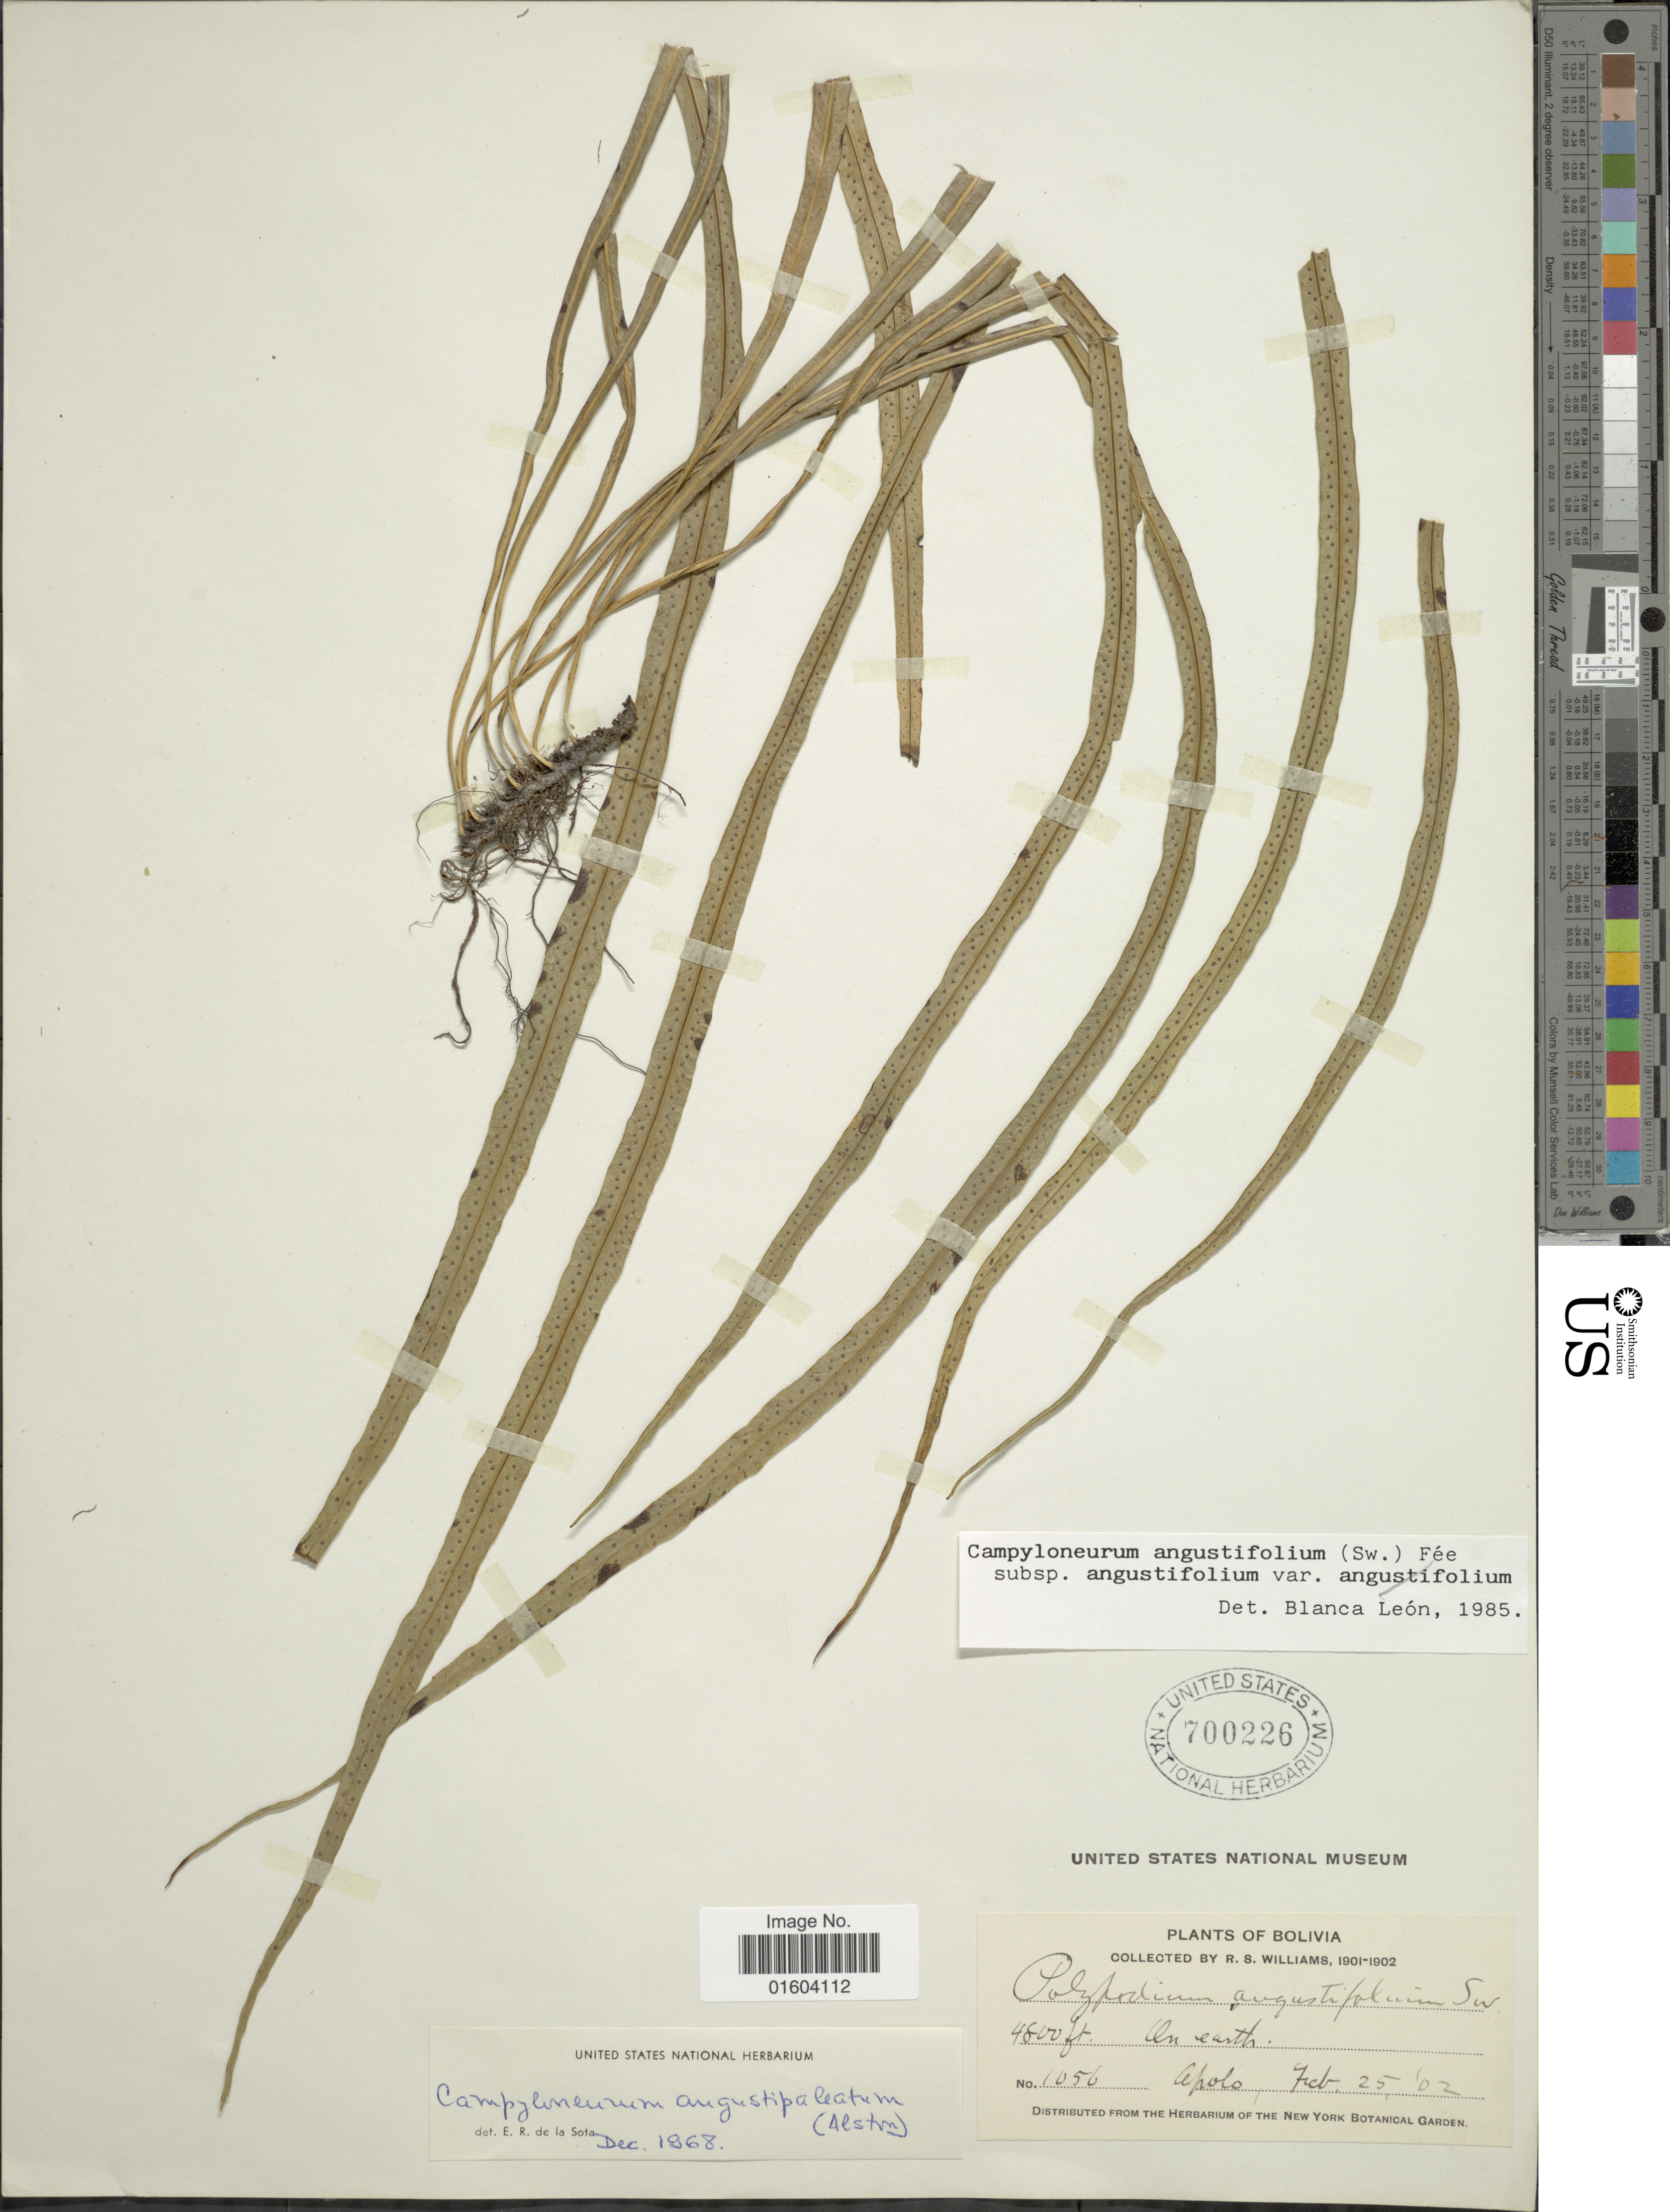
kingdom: Plantae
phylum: Tracheophyta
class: Polypodiopsida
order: Polypodiales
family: Polypodiaceae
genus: Campyloneurum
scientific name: Campyloneurum angustipaleatum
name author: (Alston) Lellinger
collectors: R. S. Williams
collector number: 1056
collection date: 1902-02-25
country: Bolivia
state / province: La Paz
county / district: Franz Tamayo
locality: Apolo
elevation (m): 1463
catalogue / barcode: US 700226